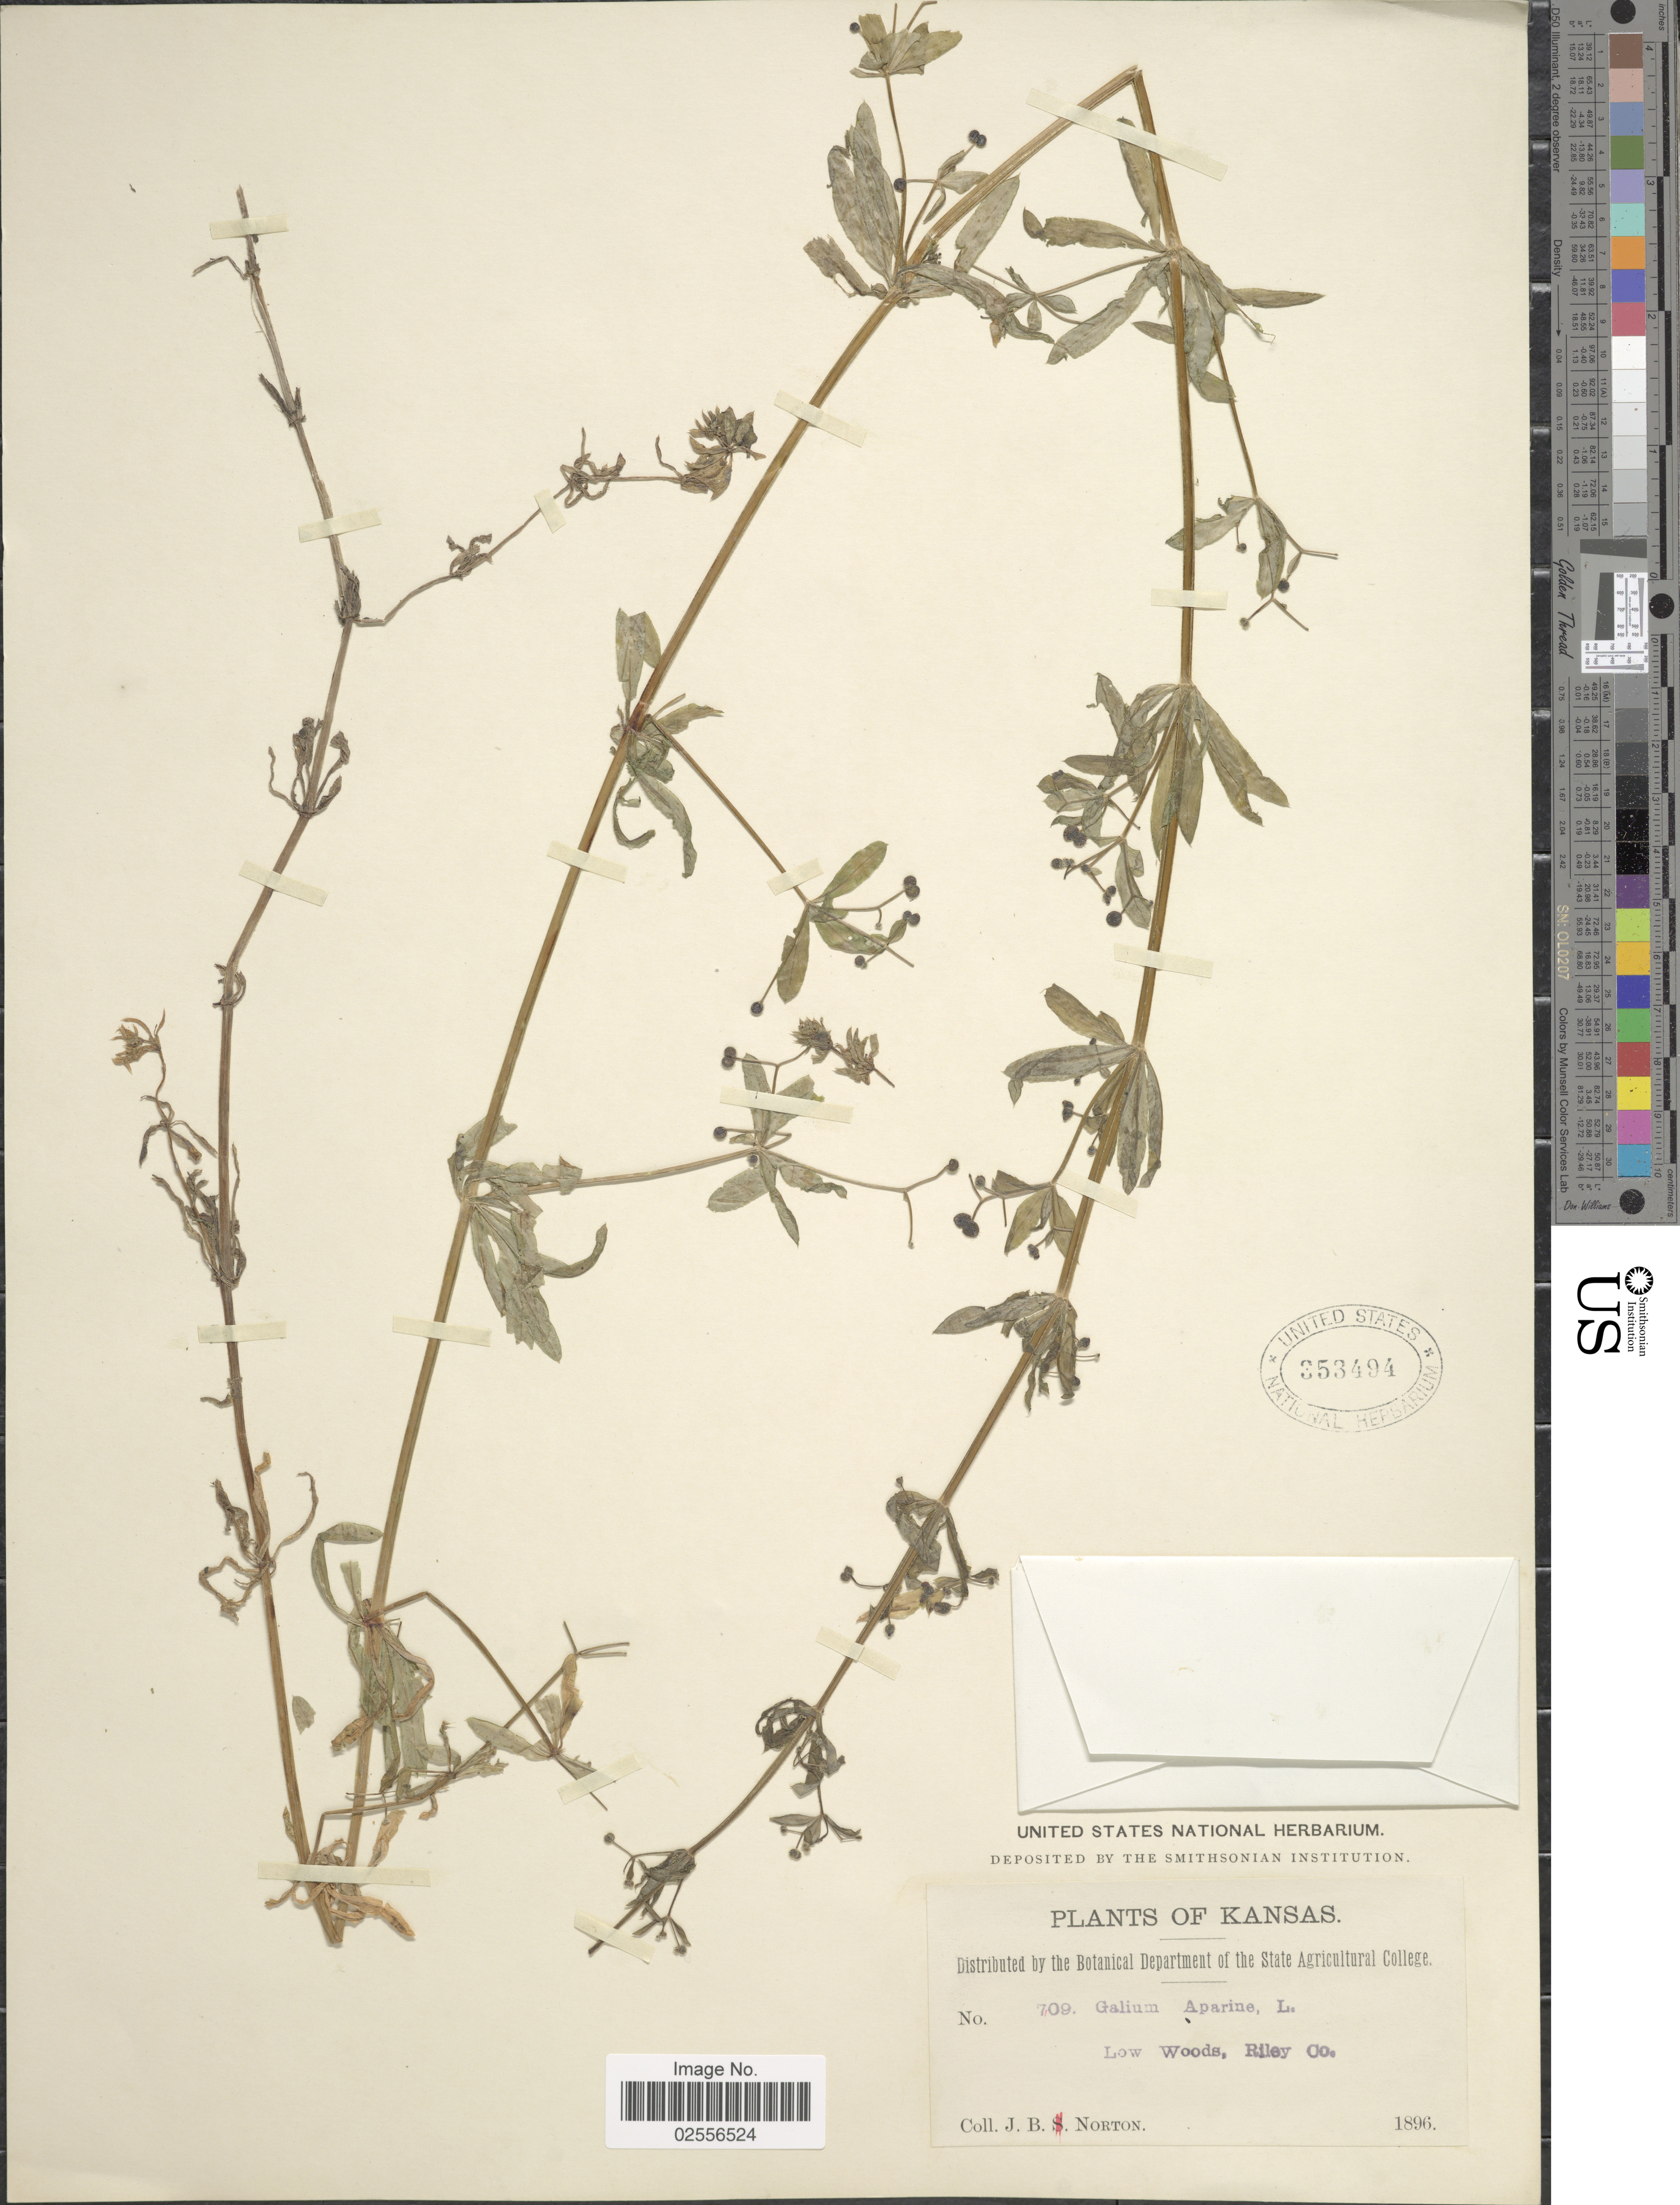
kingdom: Plantae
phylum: Tracheophyta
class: Magnoliopsida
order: Gentianales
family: Rubiaceae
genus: Galium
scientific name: Galium aparine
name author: L.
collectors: J. B. Norton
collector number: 709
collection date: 1896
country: United States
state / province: Kansas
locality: Low Woods, Riley Co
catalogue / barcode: US 353494